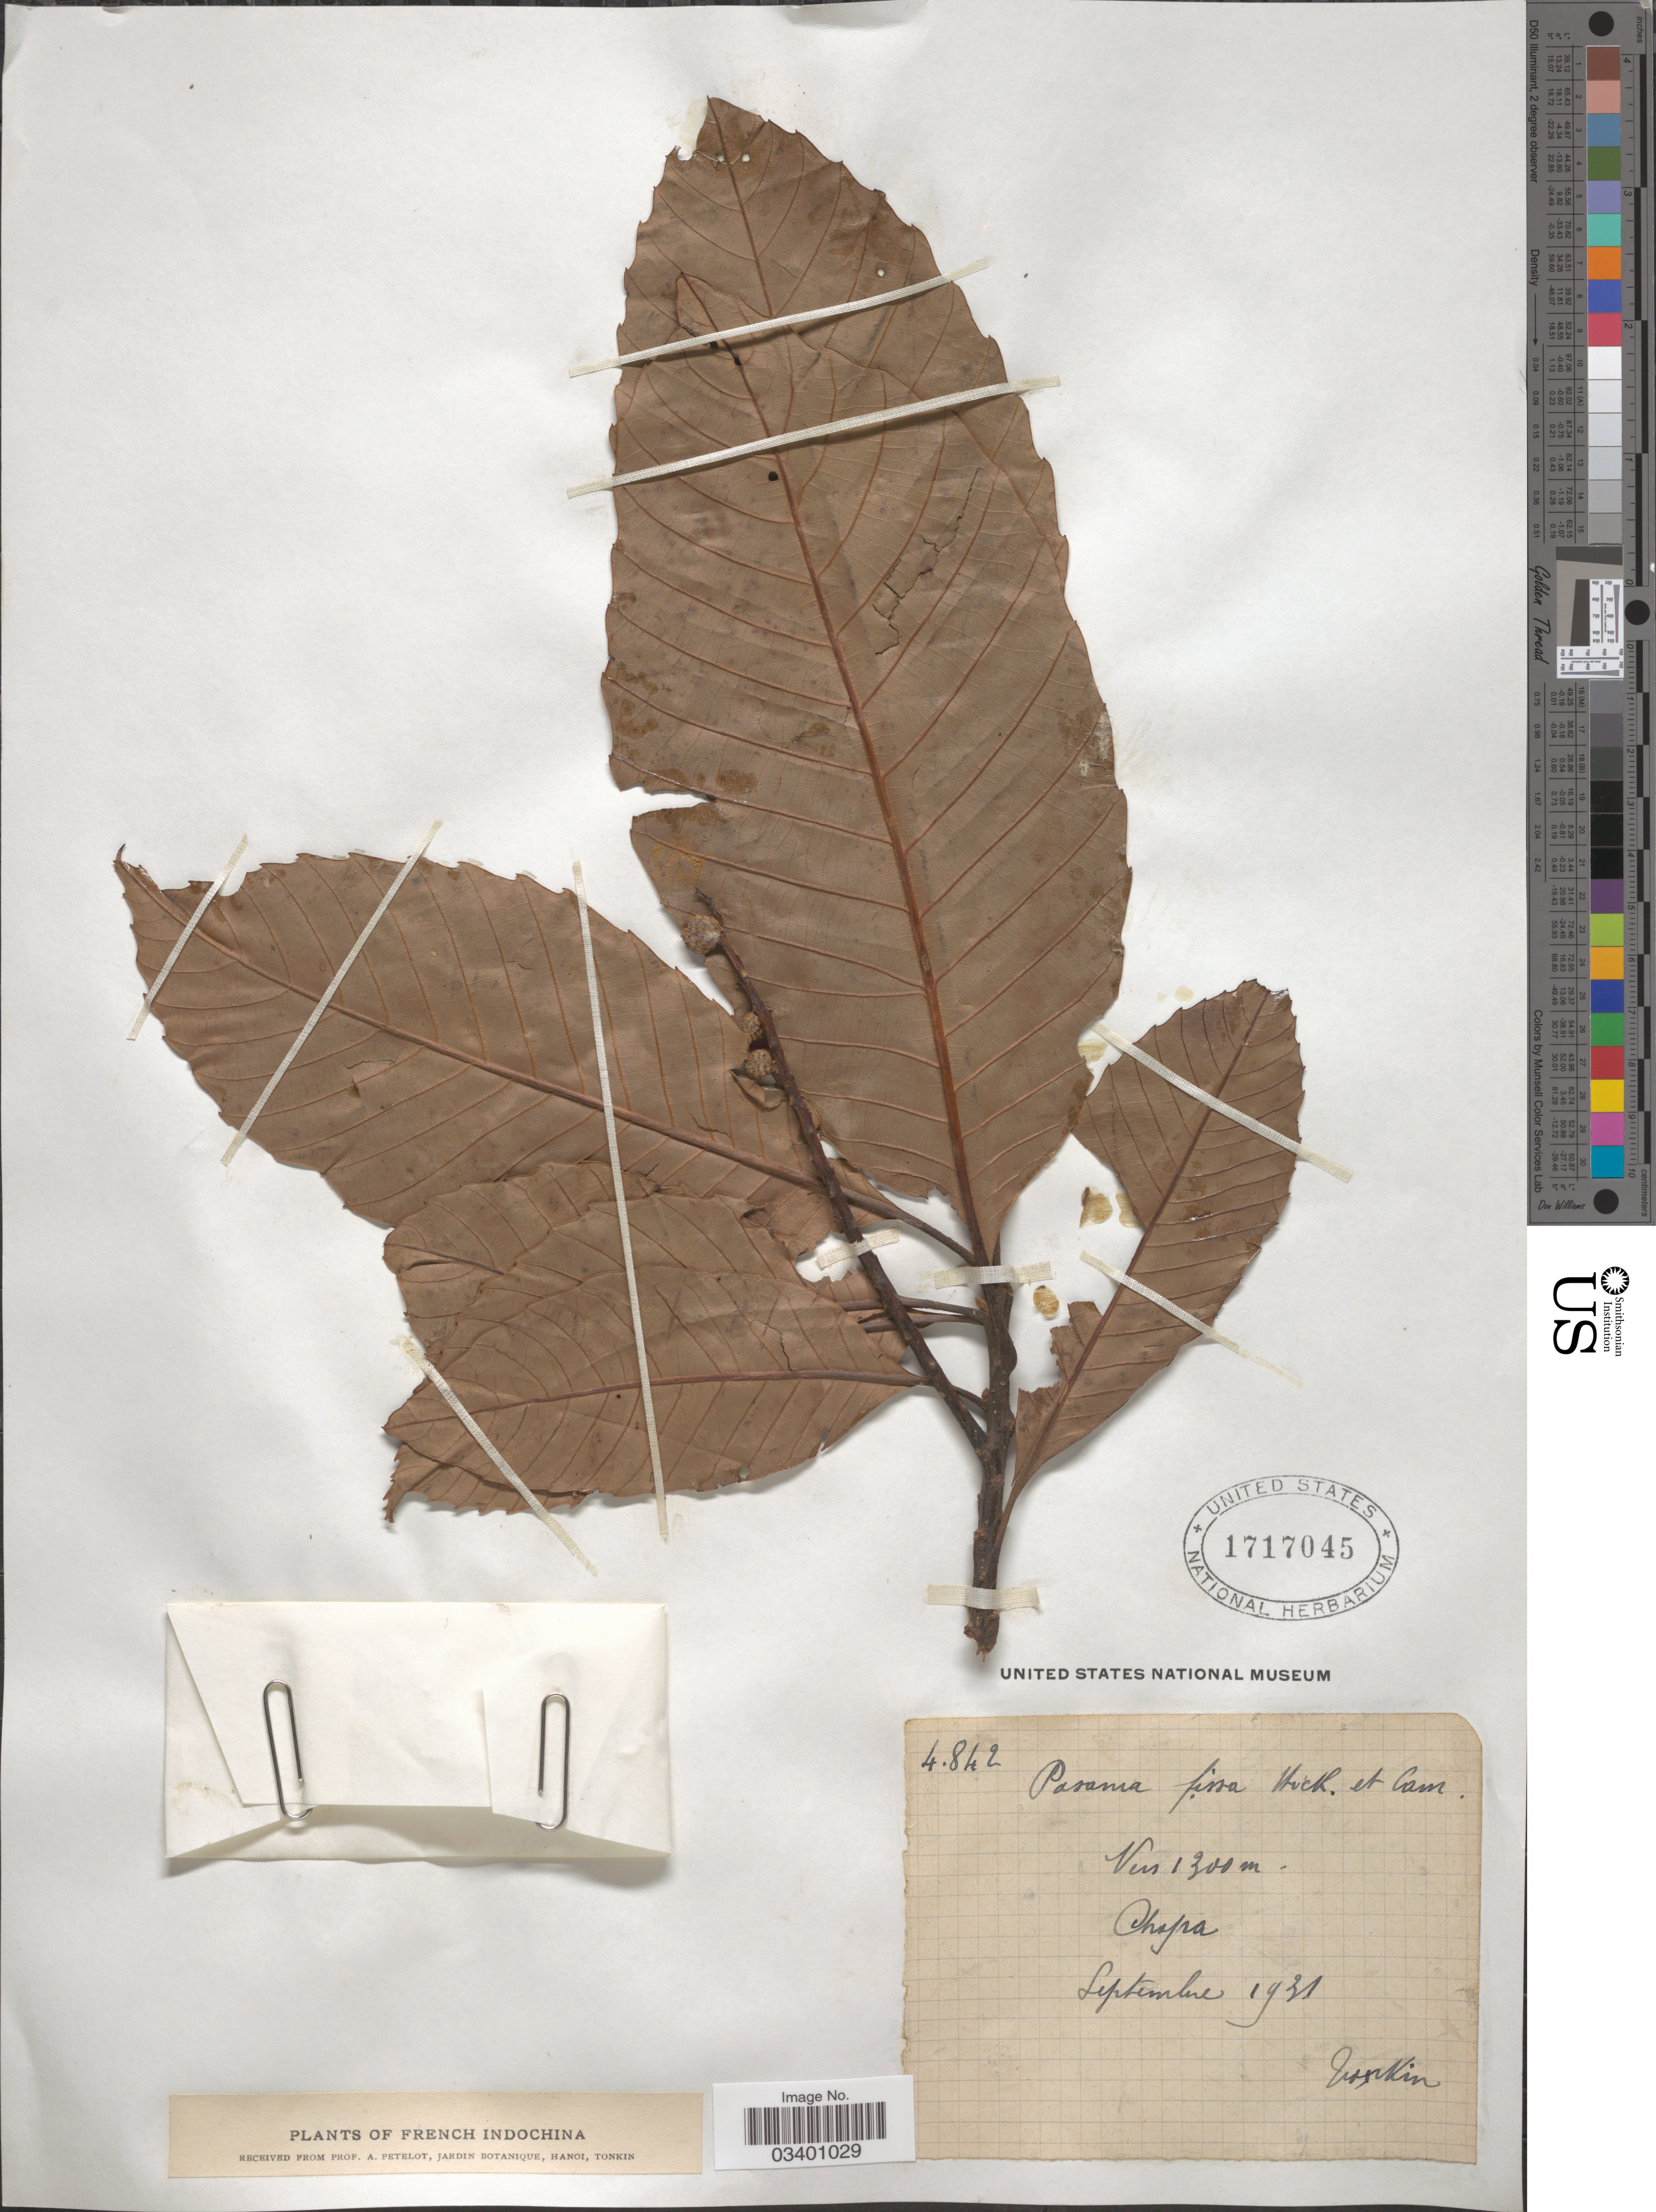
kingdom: Plantae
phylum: Tracheophyta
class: Magnoliopsida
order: Fagales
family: Fagaceae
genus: Castanopsis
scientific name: Castanopsis fissa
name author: (Champ. ex Benth.) Rehder & E.H. Wilson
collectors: P. A. Pételot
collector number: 4842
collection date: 1931-09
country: Vietnam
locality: French Indochina. Chapa.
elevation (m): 1300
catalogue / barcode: US 1717045